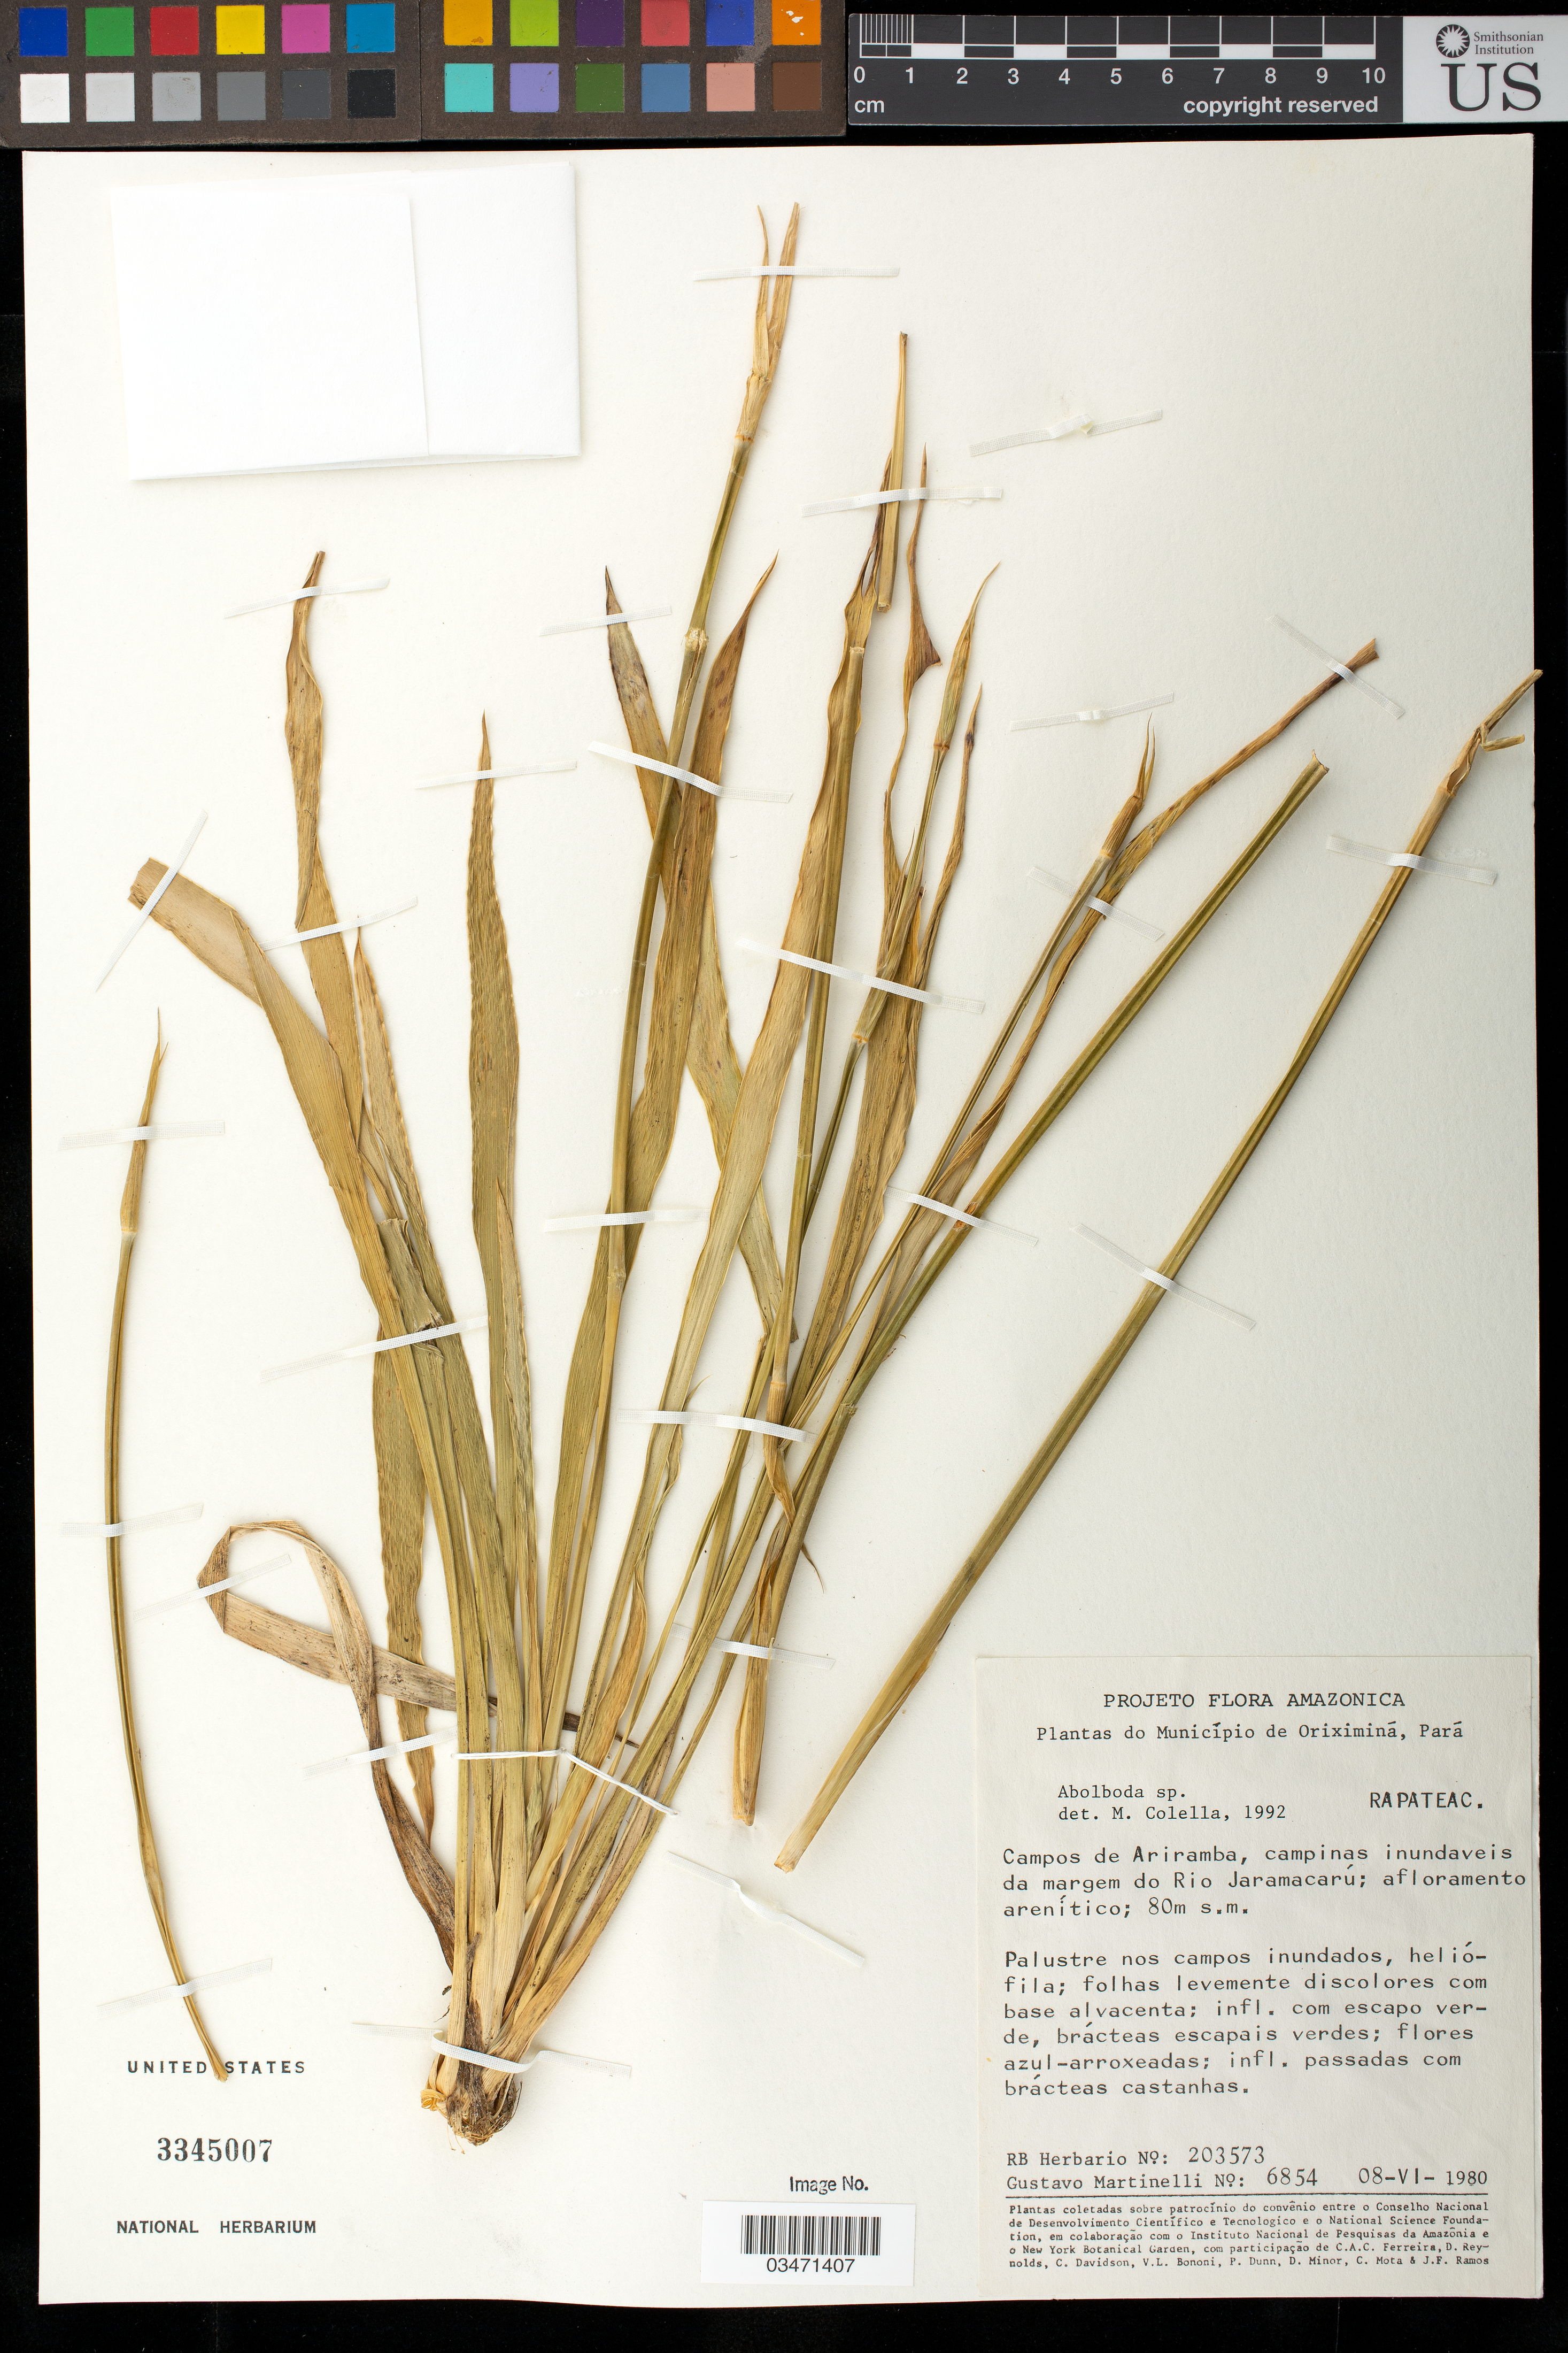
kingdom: Plantae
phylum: Tracheophyta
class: Liliopsida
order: Poales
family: Xyridaceae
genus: Abolboda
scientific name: Abolboda sp.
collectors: G. Martinelli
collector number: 6854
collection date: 1980-06-08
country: Brazil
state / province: Pará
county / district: Oriximiná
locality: Campos do Ariramba, campinas inundadas da margem do Rio Jaramacarú.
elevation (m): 80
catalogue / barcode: US 3345007